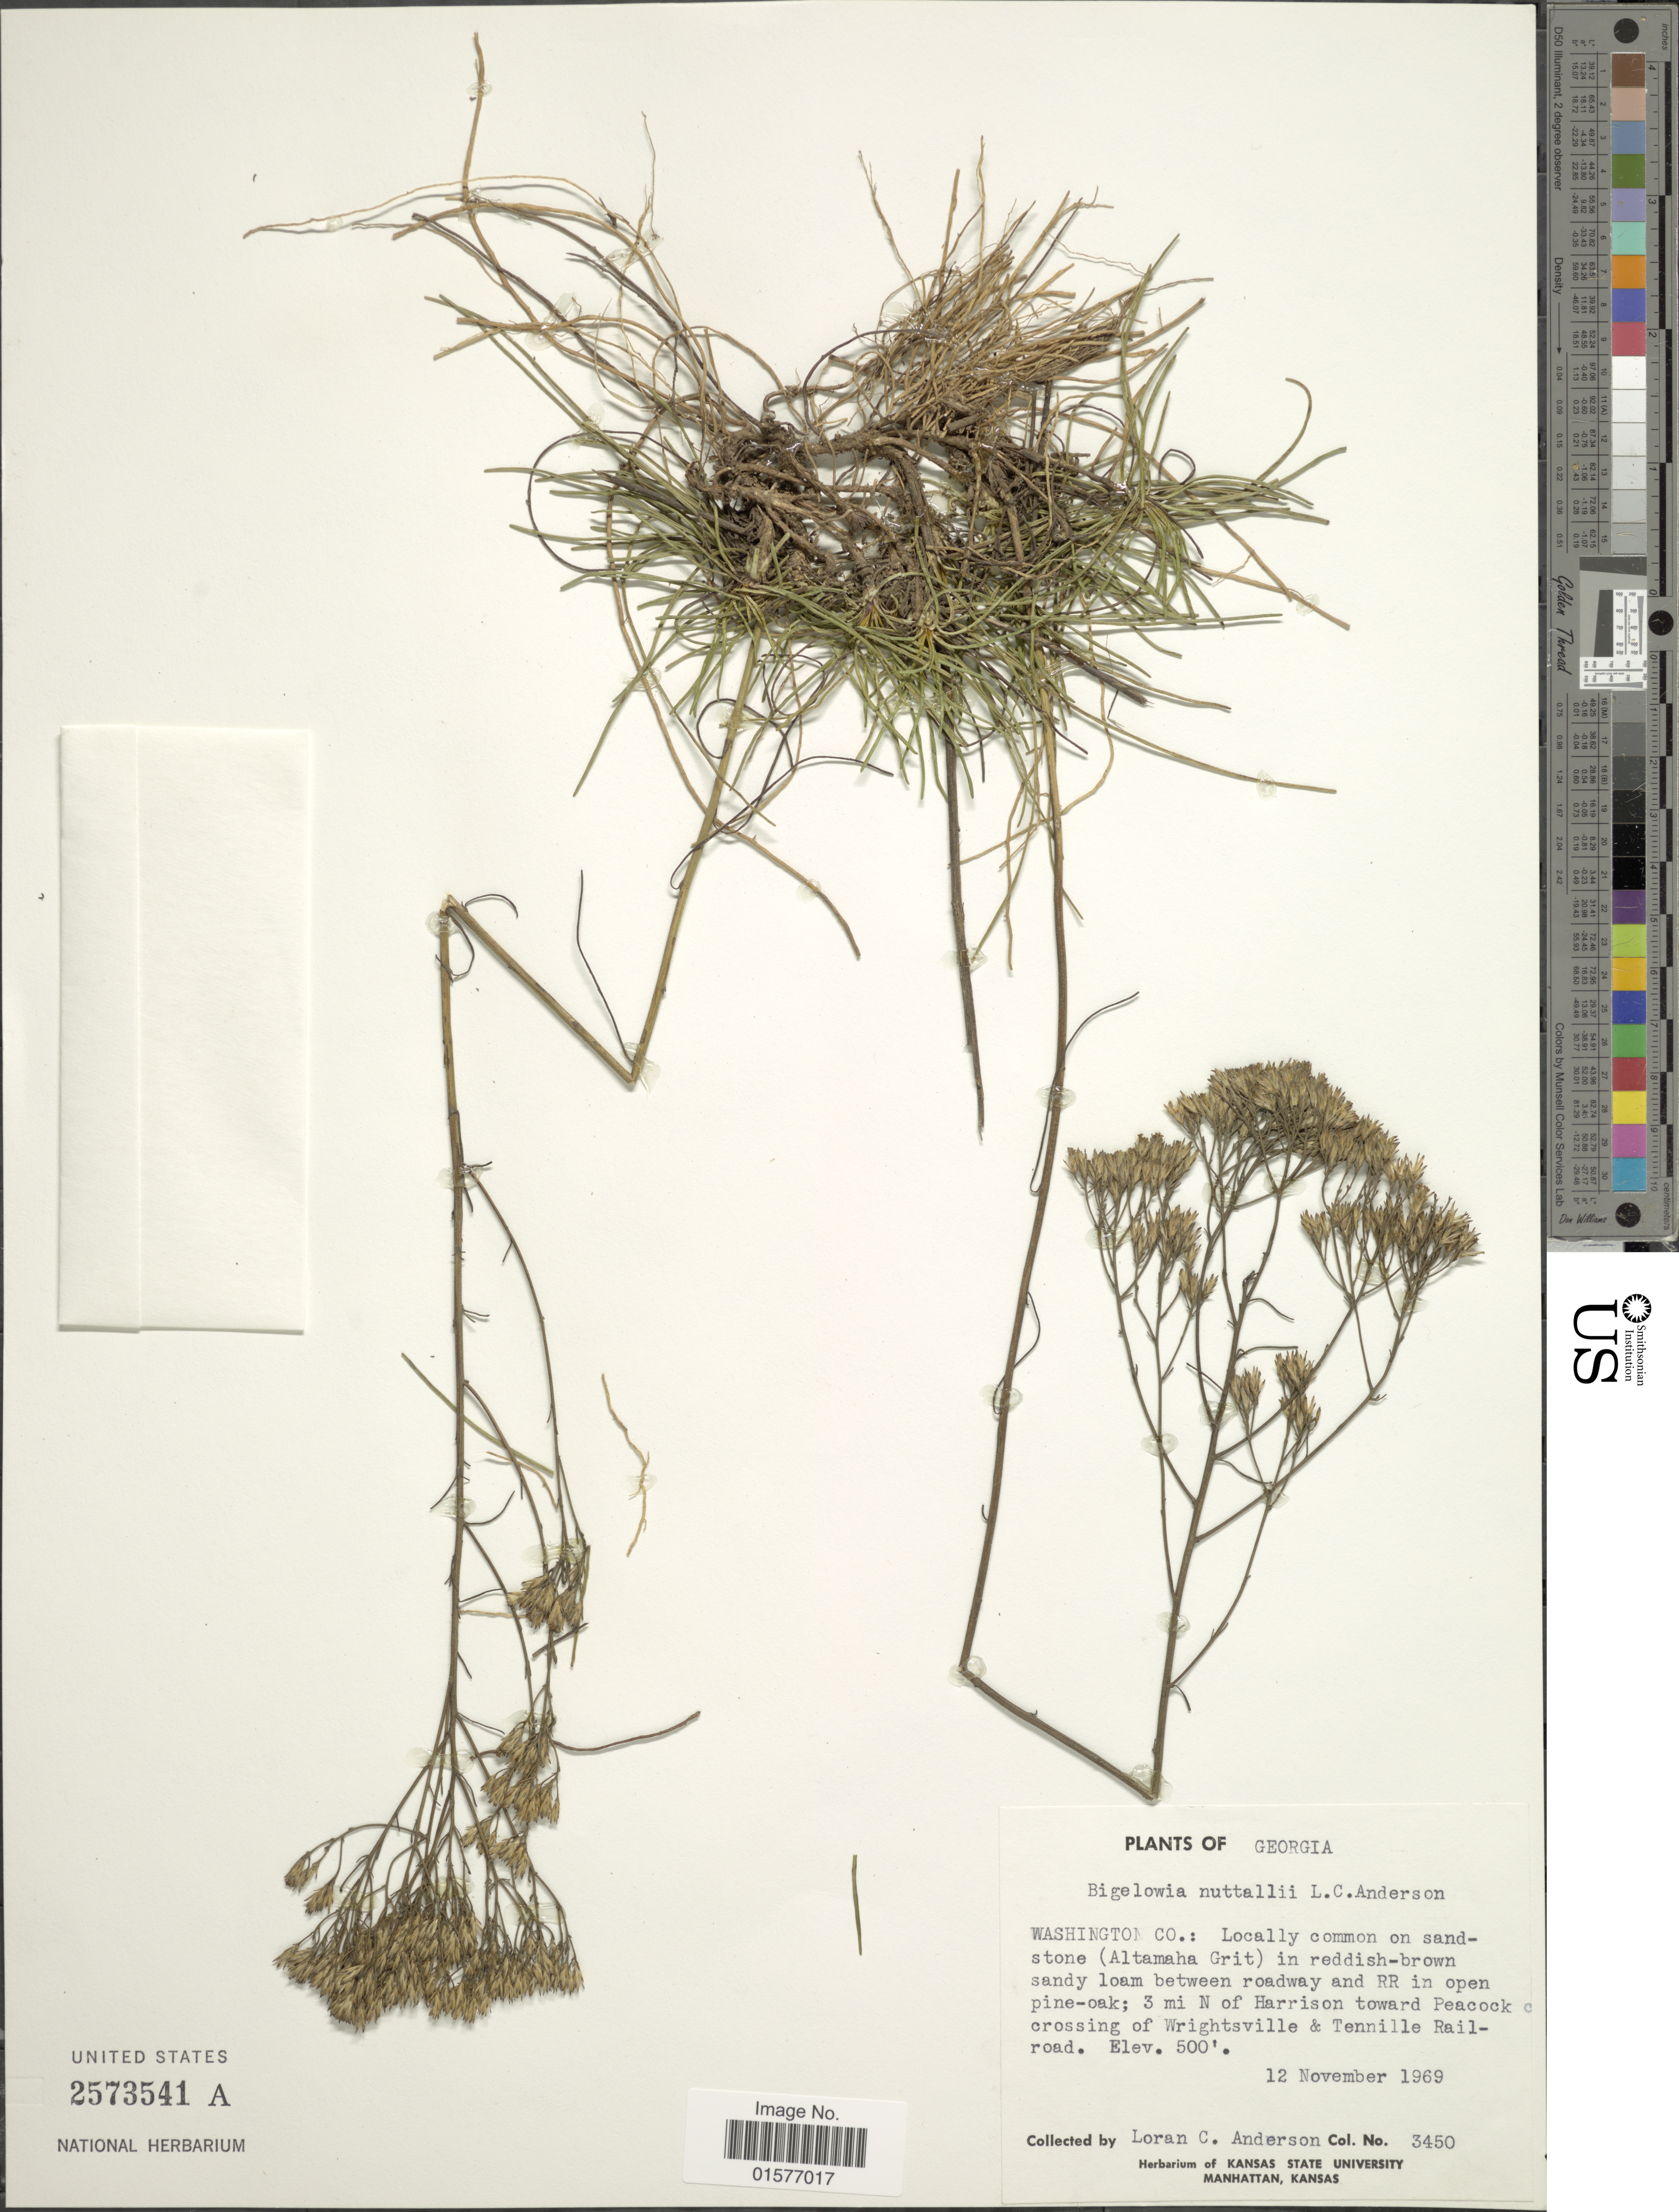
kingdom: Plantae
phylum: Tracheophyta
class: Magnoliopsida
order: Asterales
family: Asteraceae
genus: Bigelowia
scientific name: Bigelowia nuttallii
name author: L.C. Anderson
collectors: L. C. Anderson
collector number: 3450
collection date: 1969-11-12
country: United States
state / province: Georgia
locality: Washington Co.: Locally common on sandstone (Altamaha Grit) in reddish-brown sandy loam between roadway and RR in open pine-oak; 3 mi N of Harrison toward Peacock crossing of Wrightsville &Tennille Railroad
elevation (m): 152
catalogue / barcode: US 2573541A